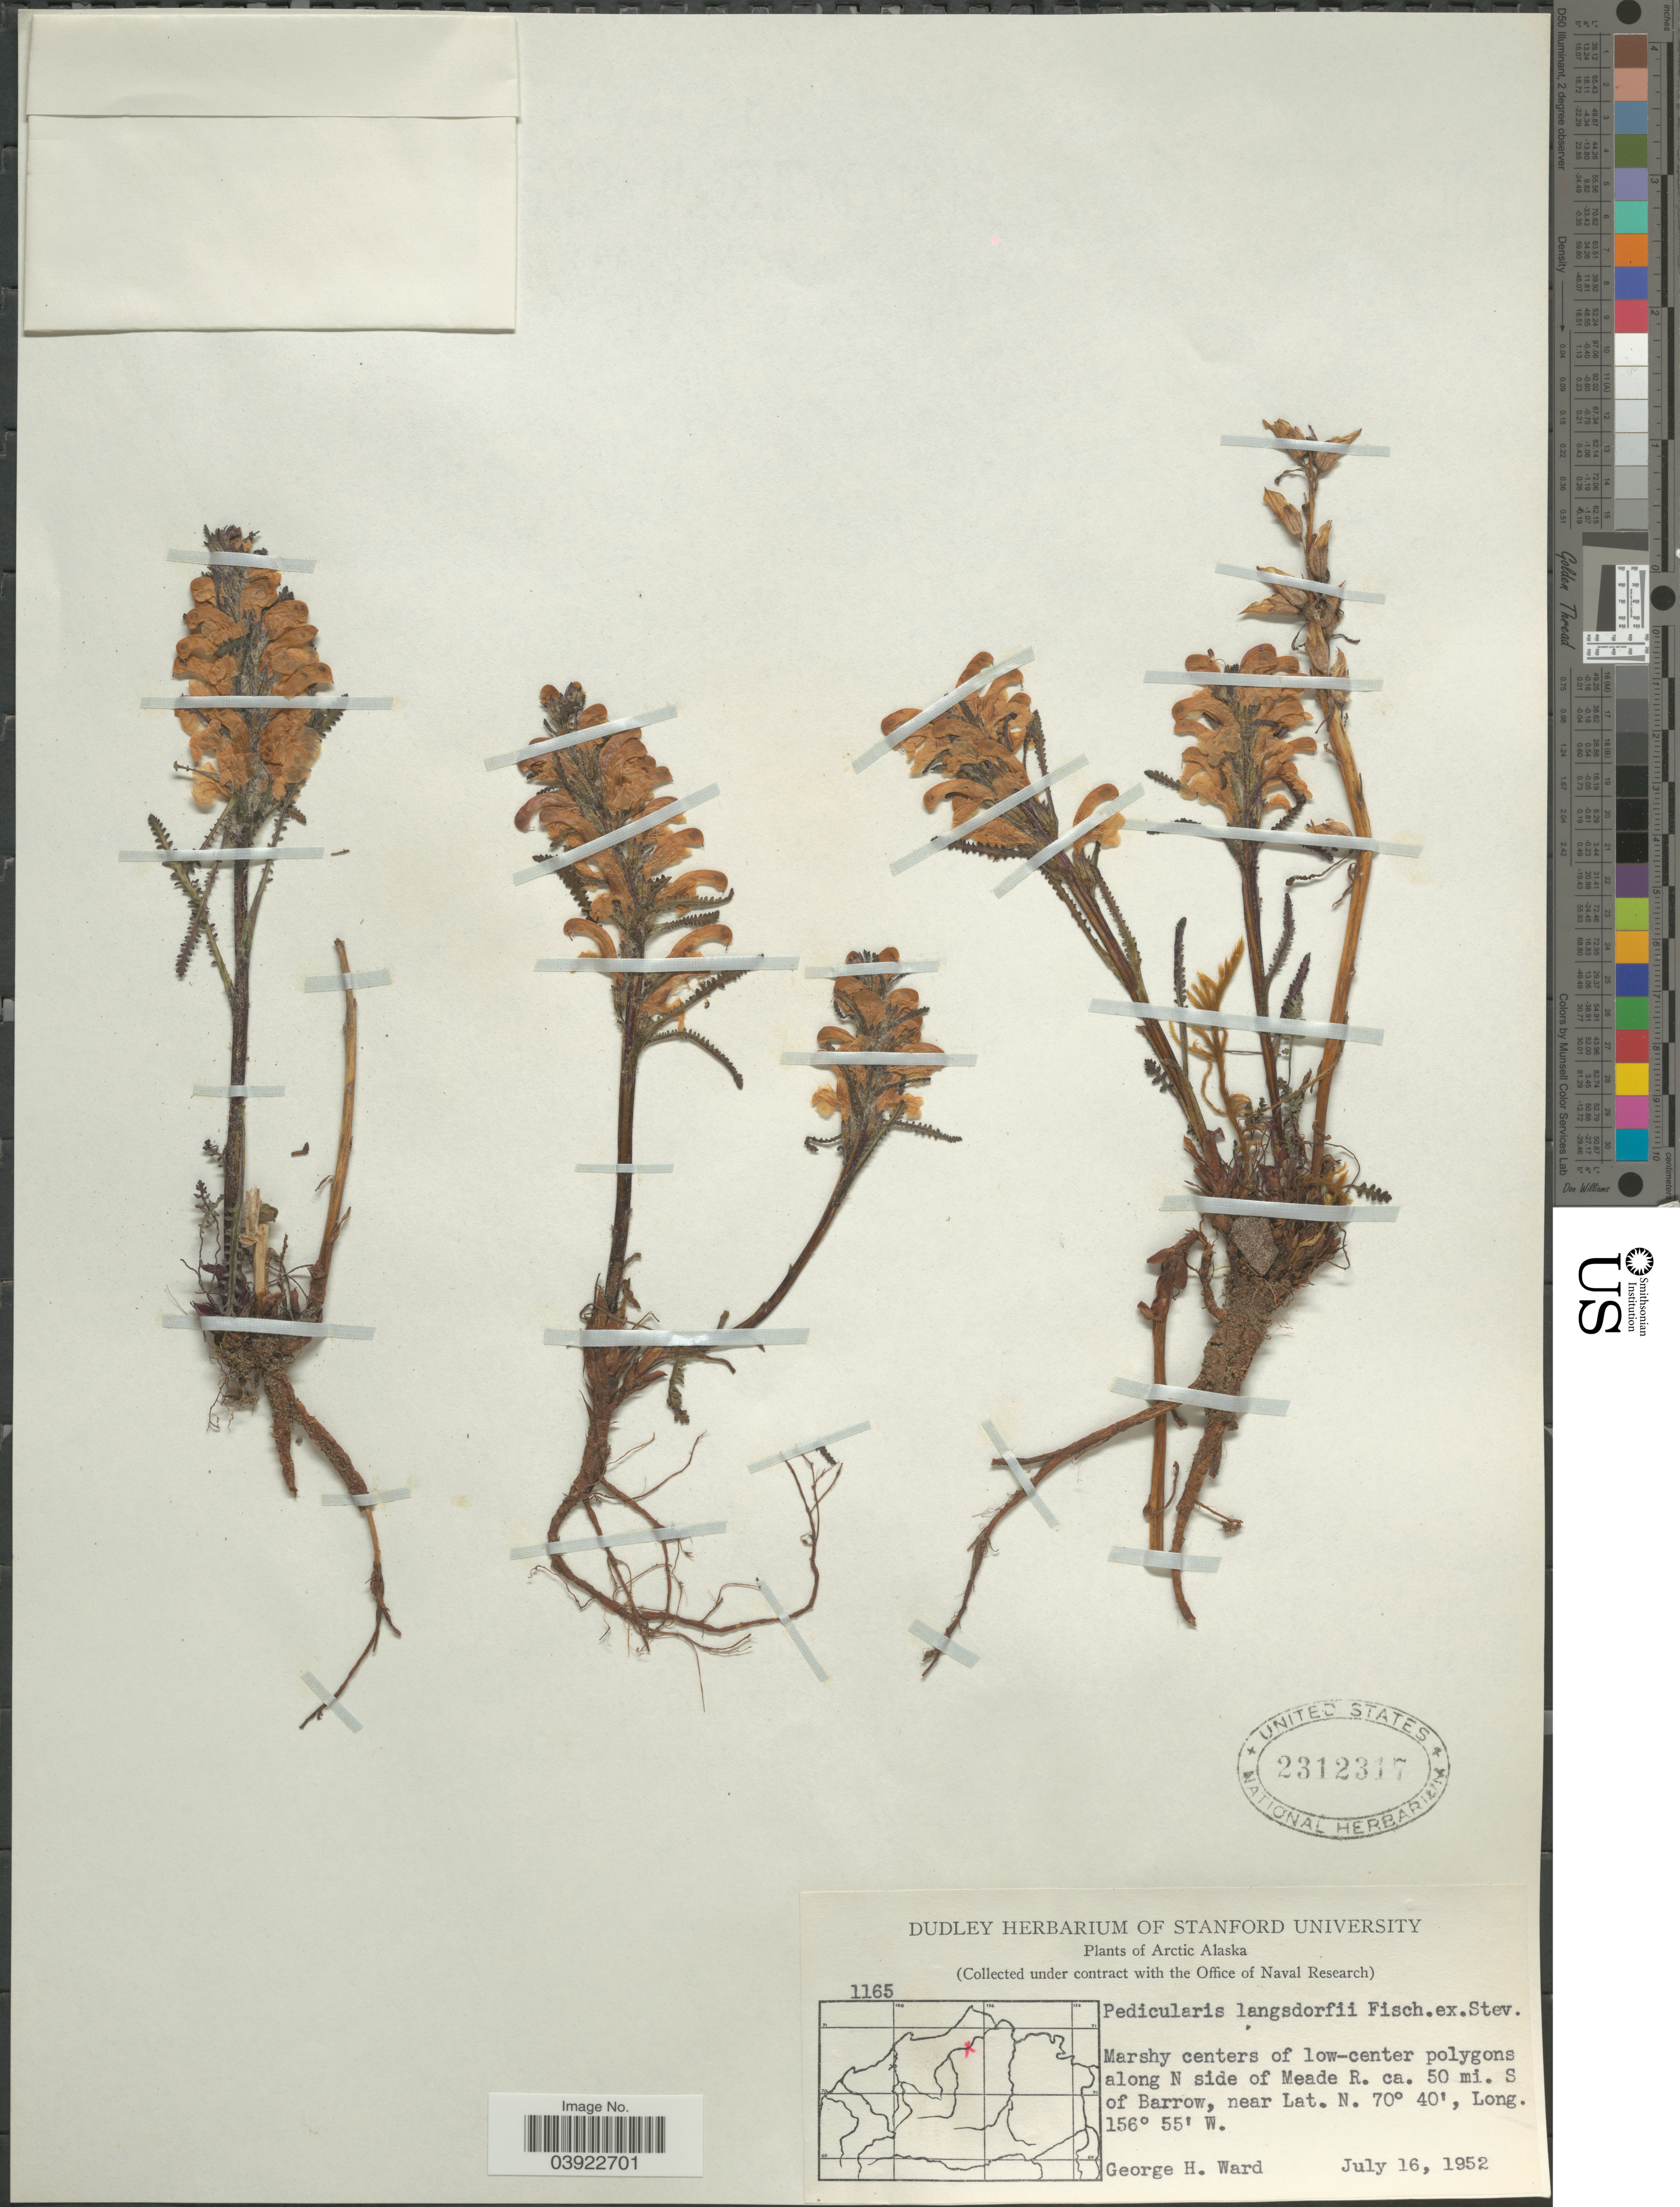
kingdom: Plantae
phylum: Tracheophyta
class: Magnoliopsida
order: Lamiales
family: Orobanchaceae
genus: Pedicularis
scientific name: Pedicularis langsdorffii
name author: Fisch. ex Steven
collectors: G. H. Ward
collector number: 1165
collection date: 1952-07-16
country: United States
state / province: Alaska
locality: Arctic Alaska. Marshy centers of low-center polygons along n side of Meade R. ca. 50 mi. S of Barrow.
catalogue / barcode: US 2312317